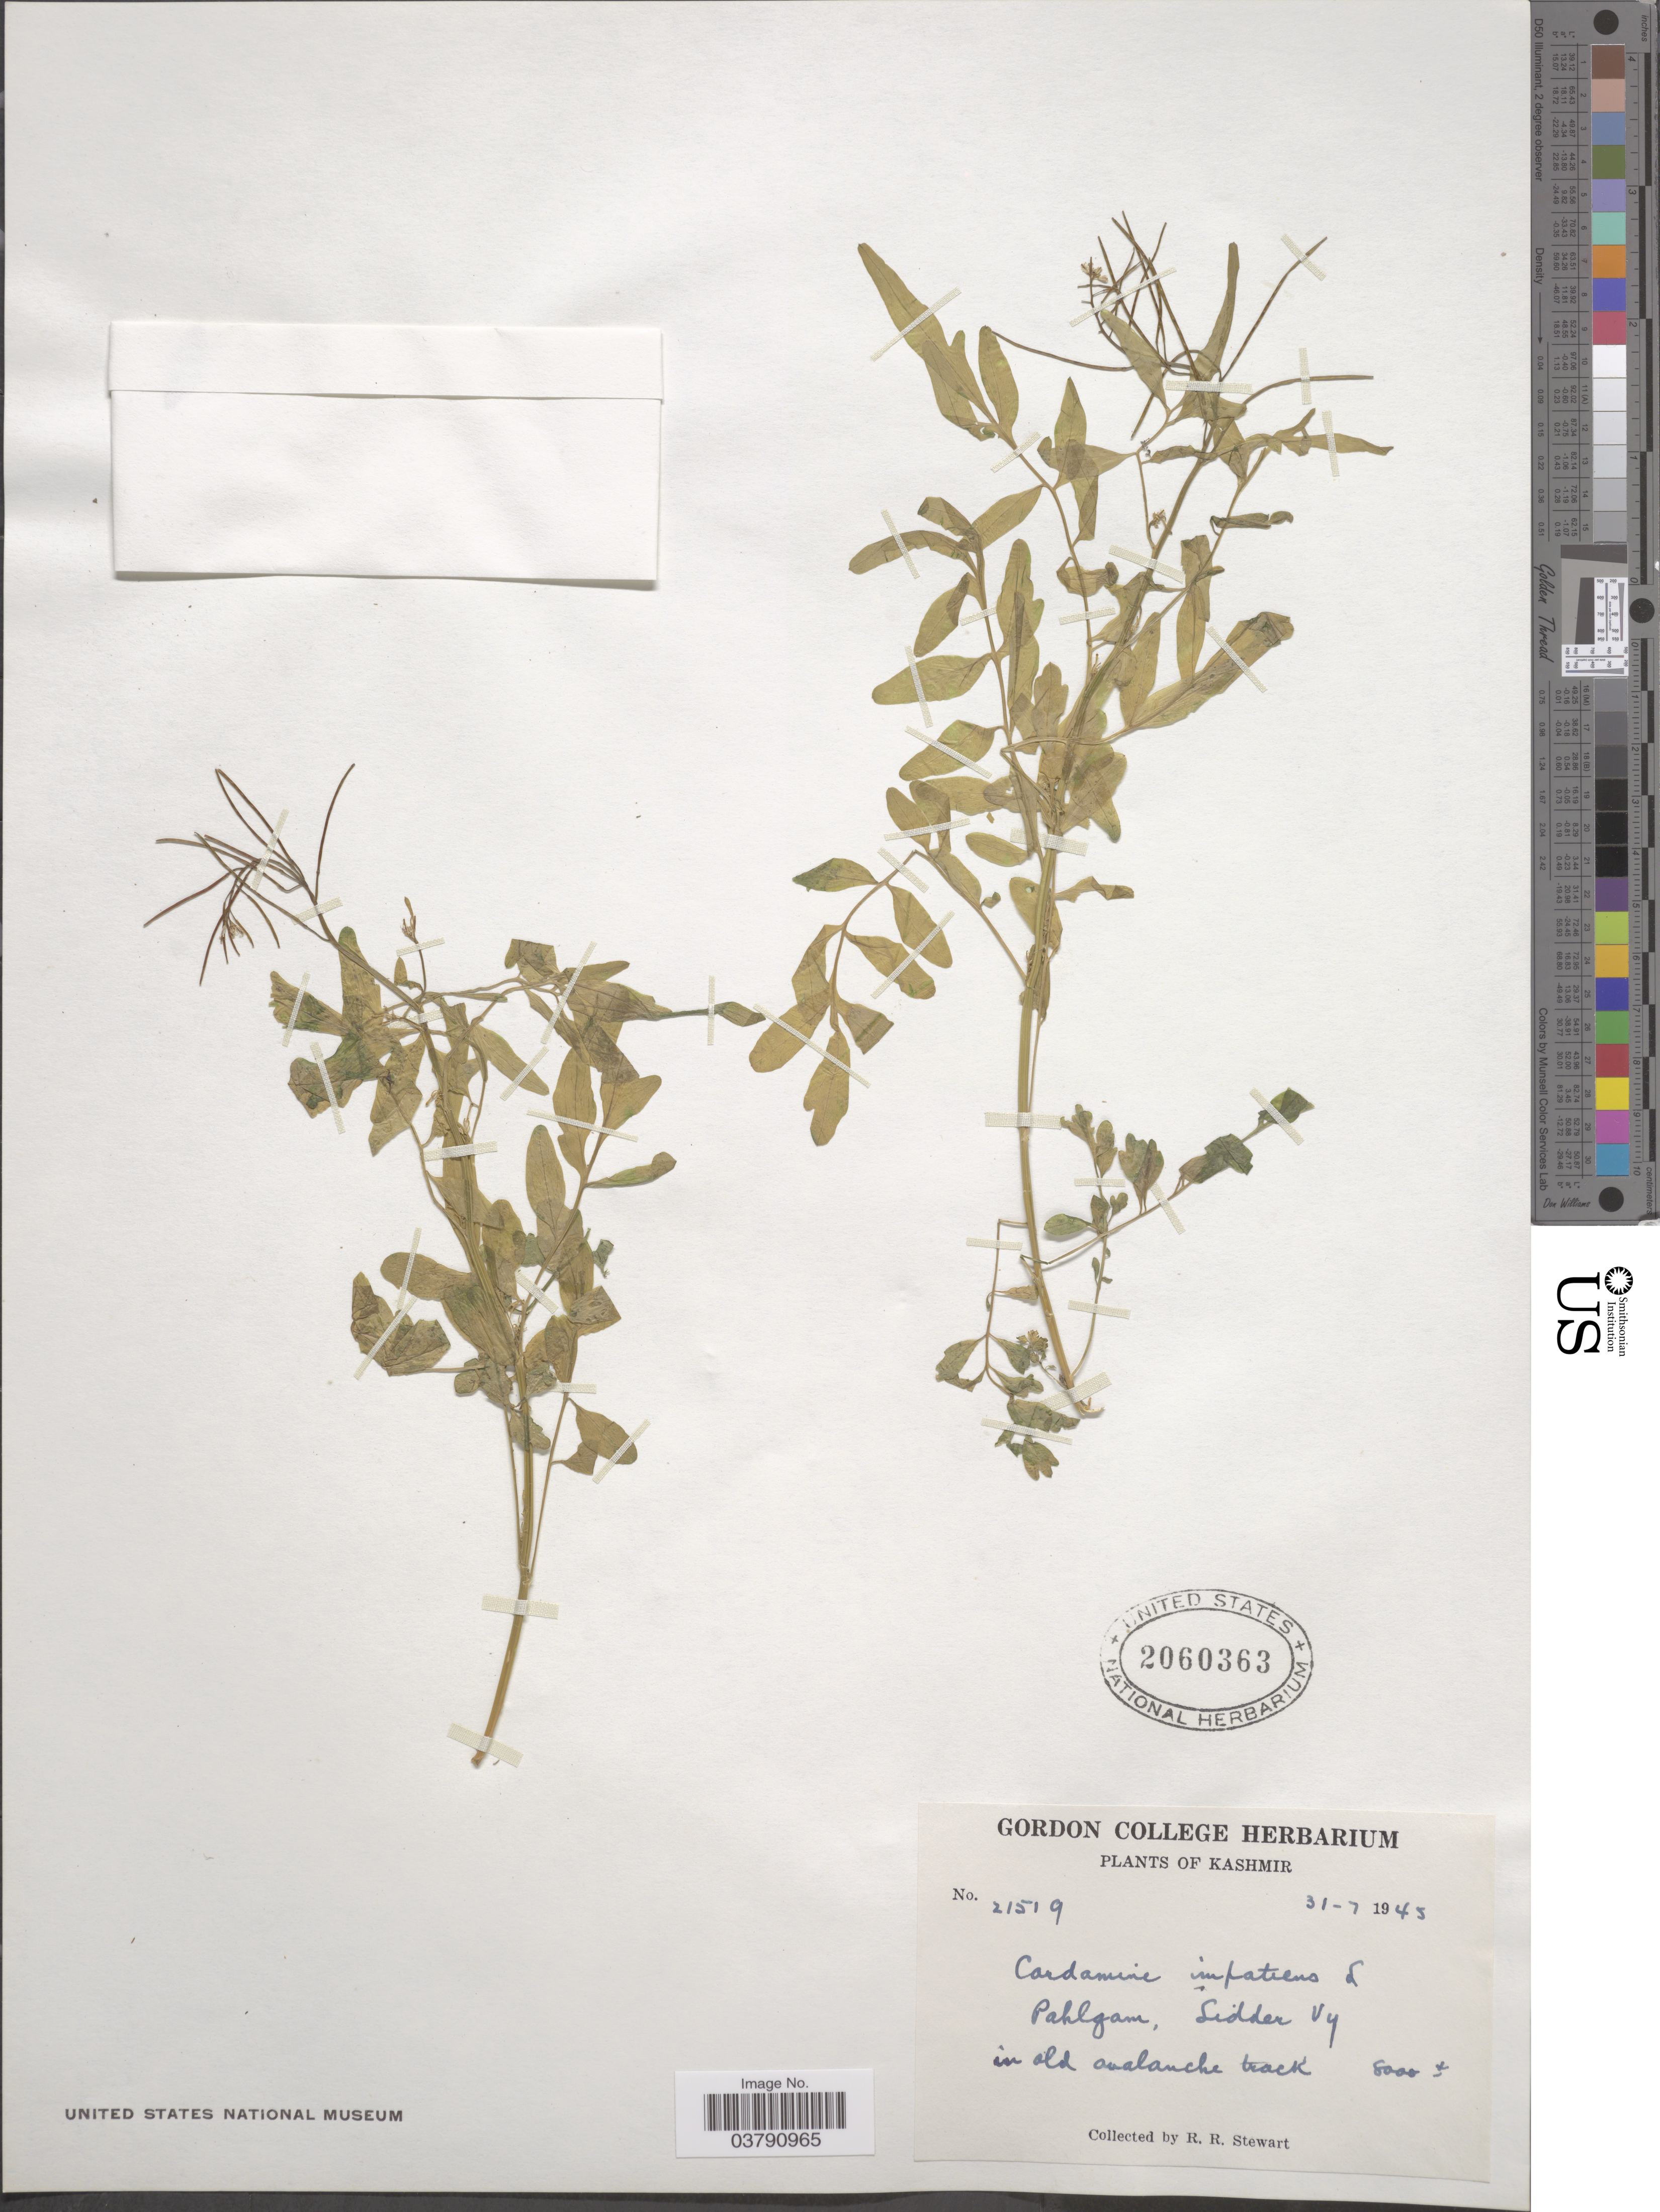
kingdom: Plantae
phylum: Tracheophyta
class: Magnoliopsida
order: Brassicales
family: Brassicaceae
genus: Cardamine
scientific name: Cardamine impatiens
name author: L.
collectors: R. Stewart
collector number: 21519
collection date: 1945-07-31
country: India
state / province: Jammu and Kashmir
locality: Kashmir. Pahlgam, Sidder Vy.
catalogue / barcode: US 2060363